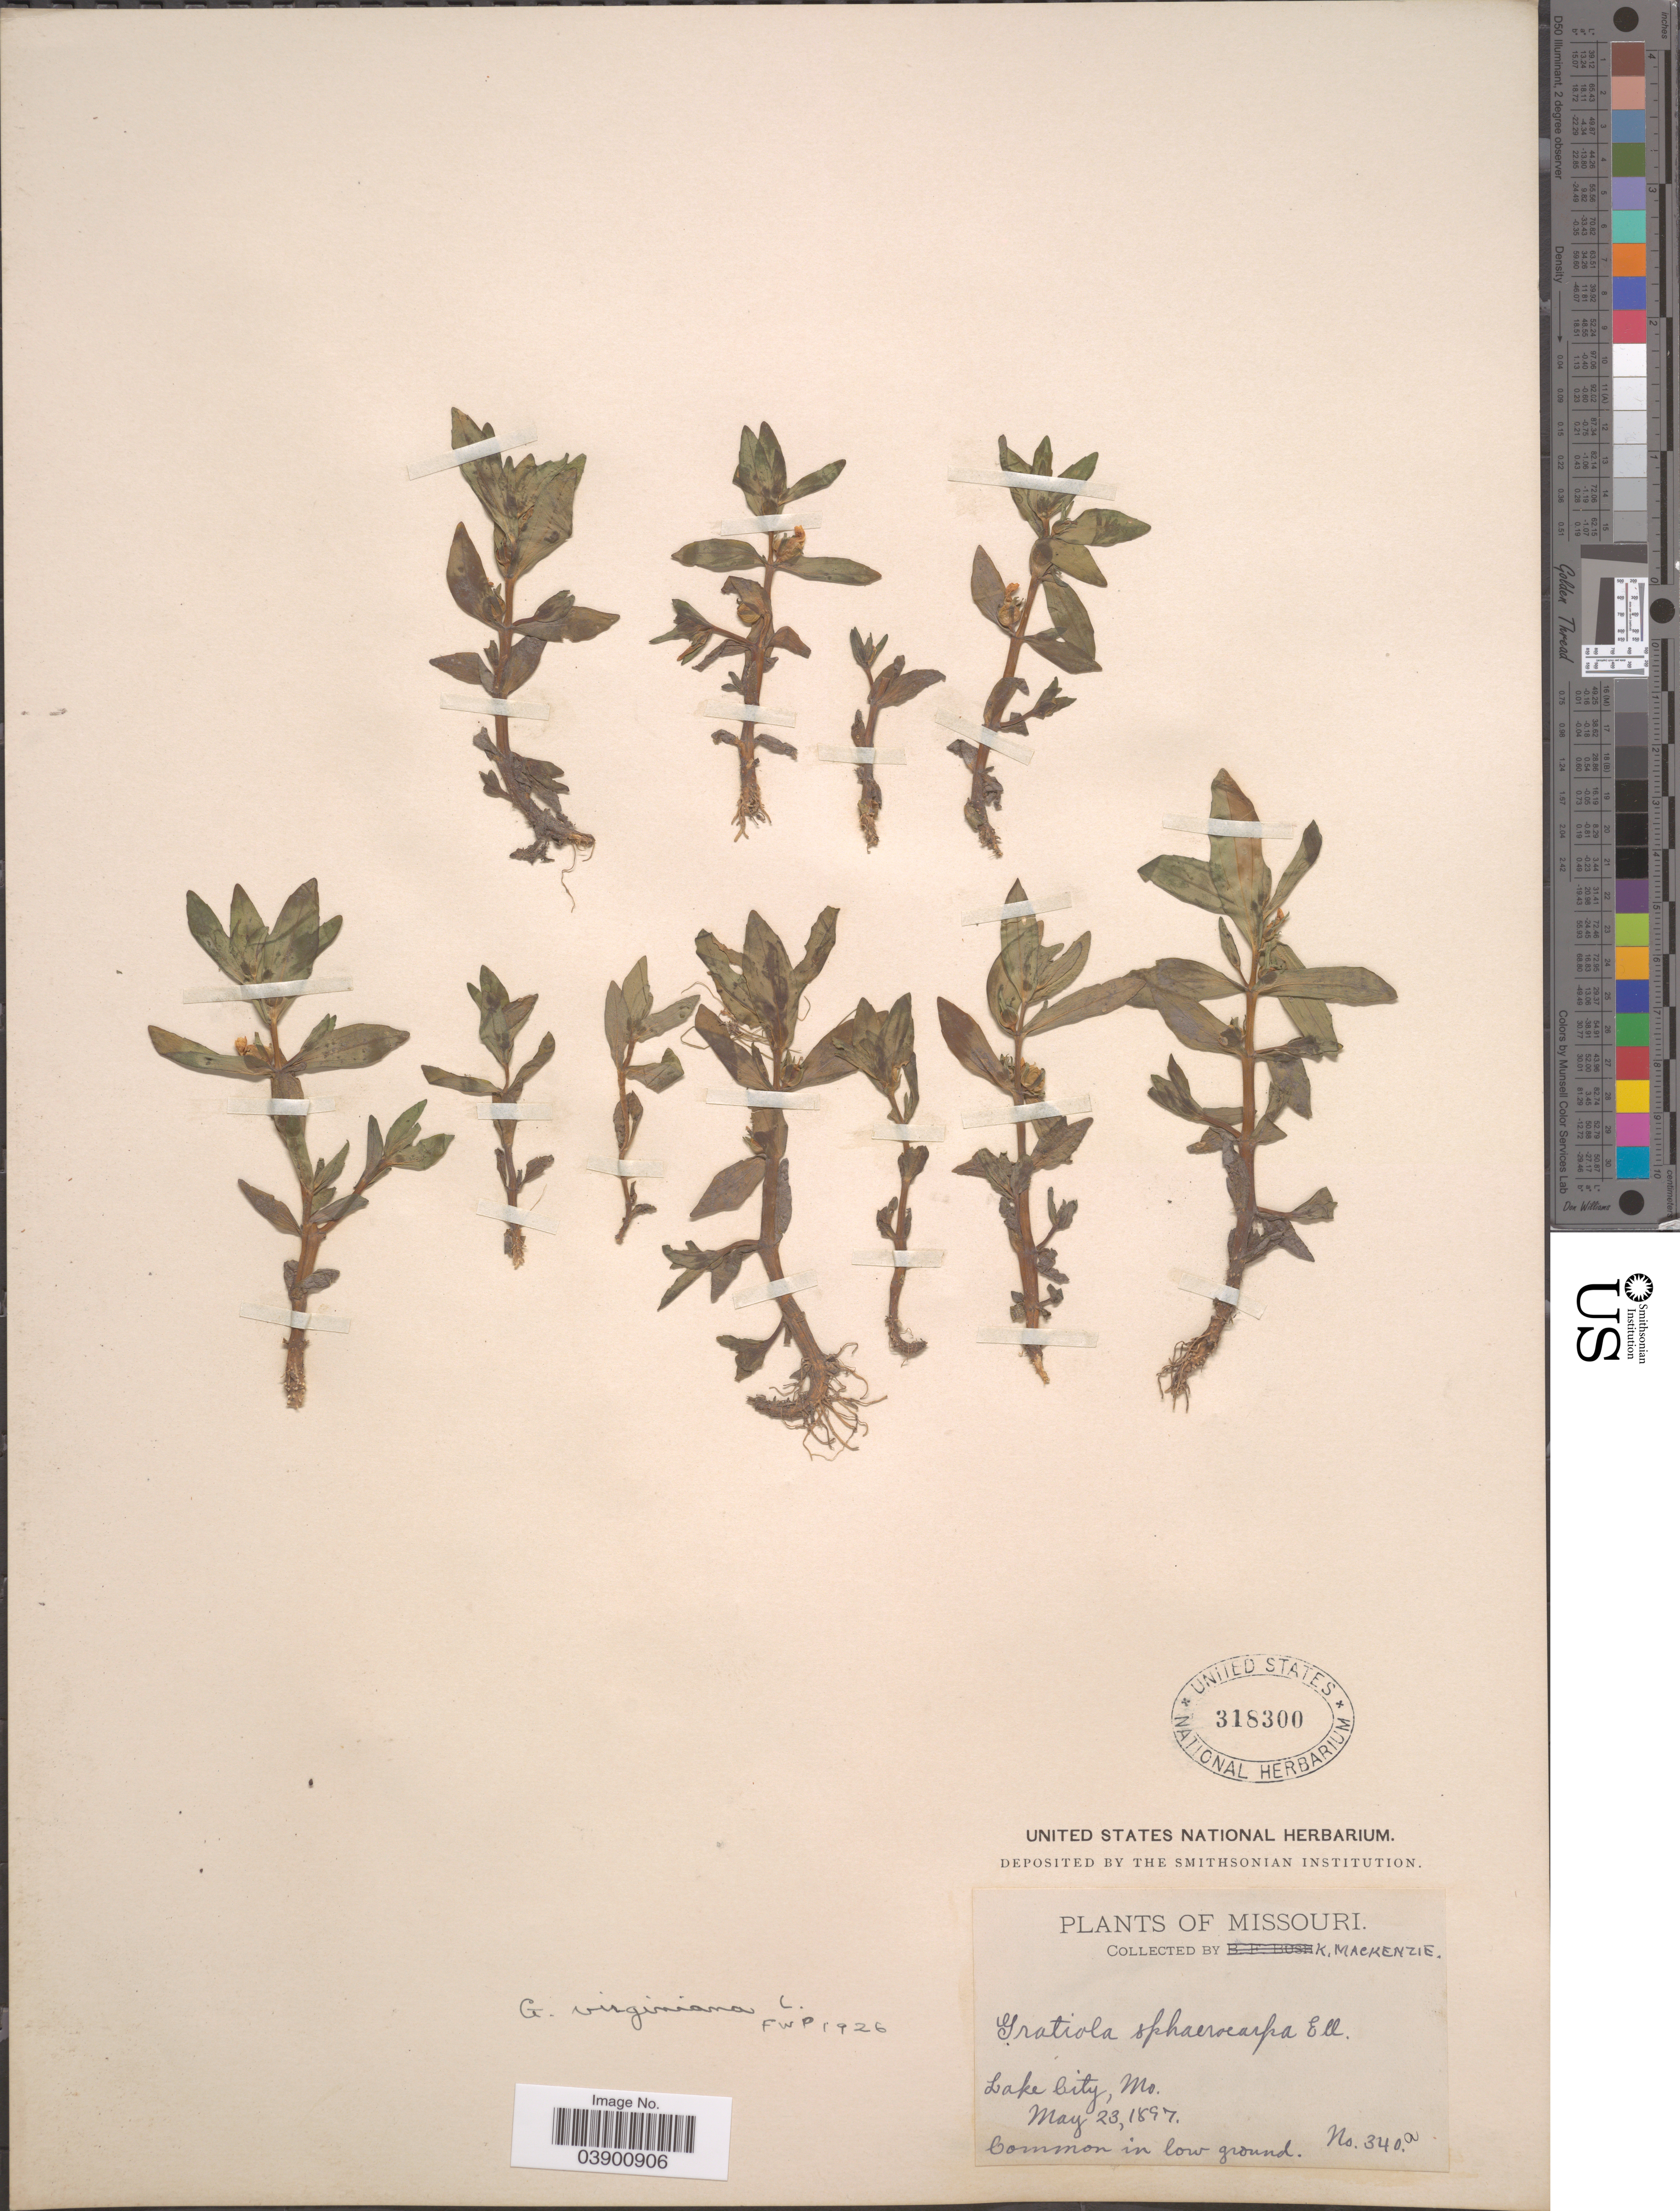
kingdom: Plantae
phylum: Tracheophyta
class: Magnoliopsida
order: Lamiales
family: Plantaginaceae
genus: Gratiola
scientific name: Gratiola virginiana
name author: L.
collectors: K. K. Mackenzie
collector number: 340a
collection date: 1897-05-23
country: United States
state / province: Missouri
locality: Lake City.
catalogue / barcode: US 318300